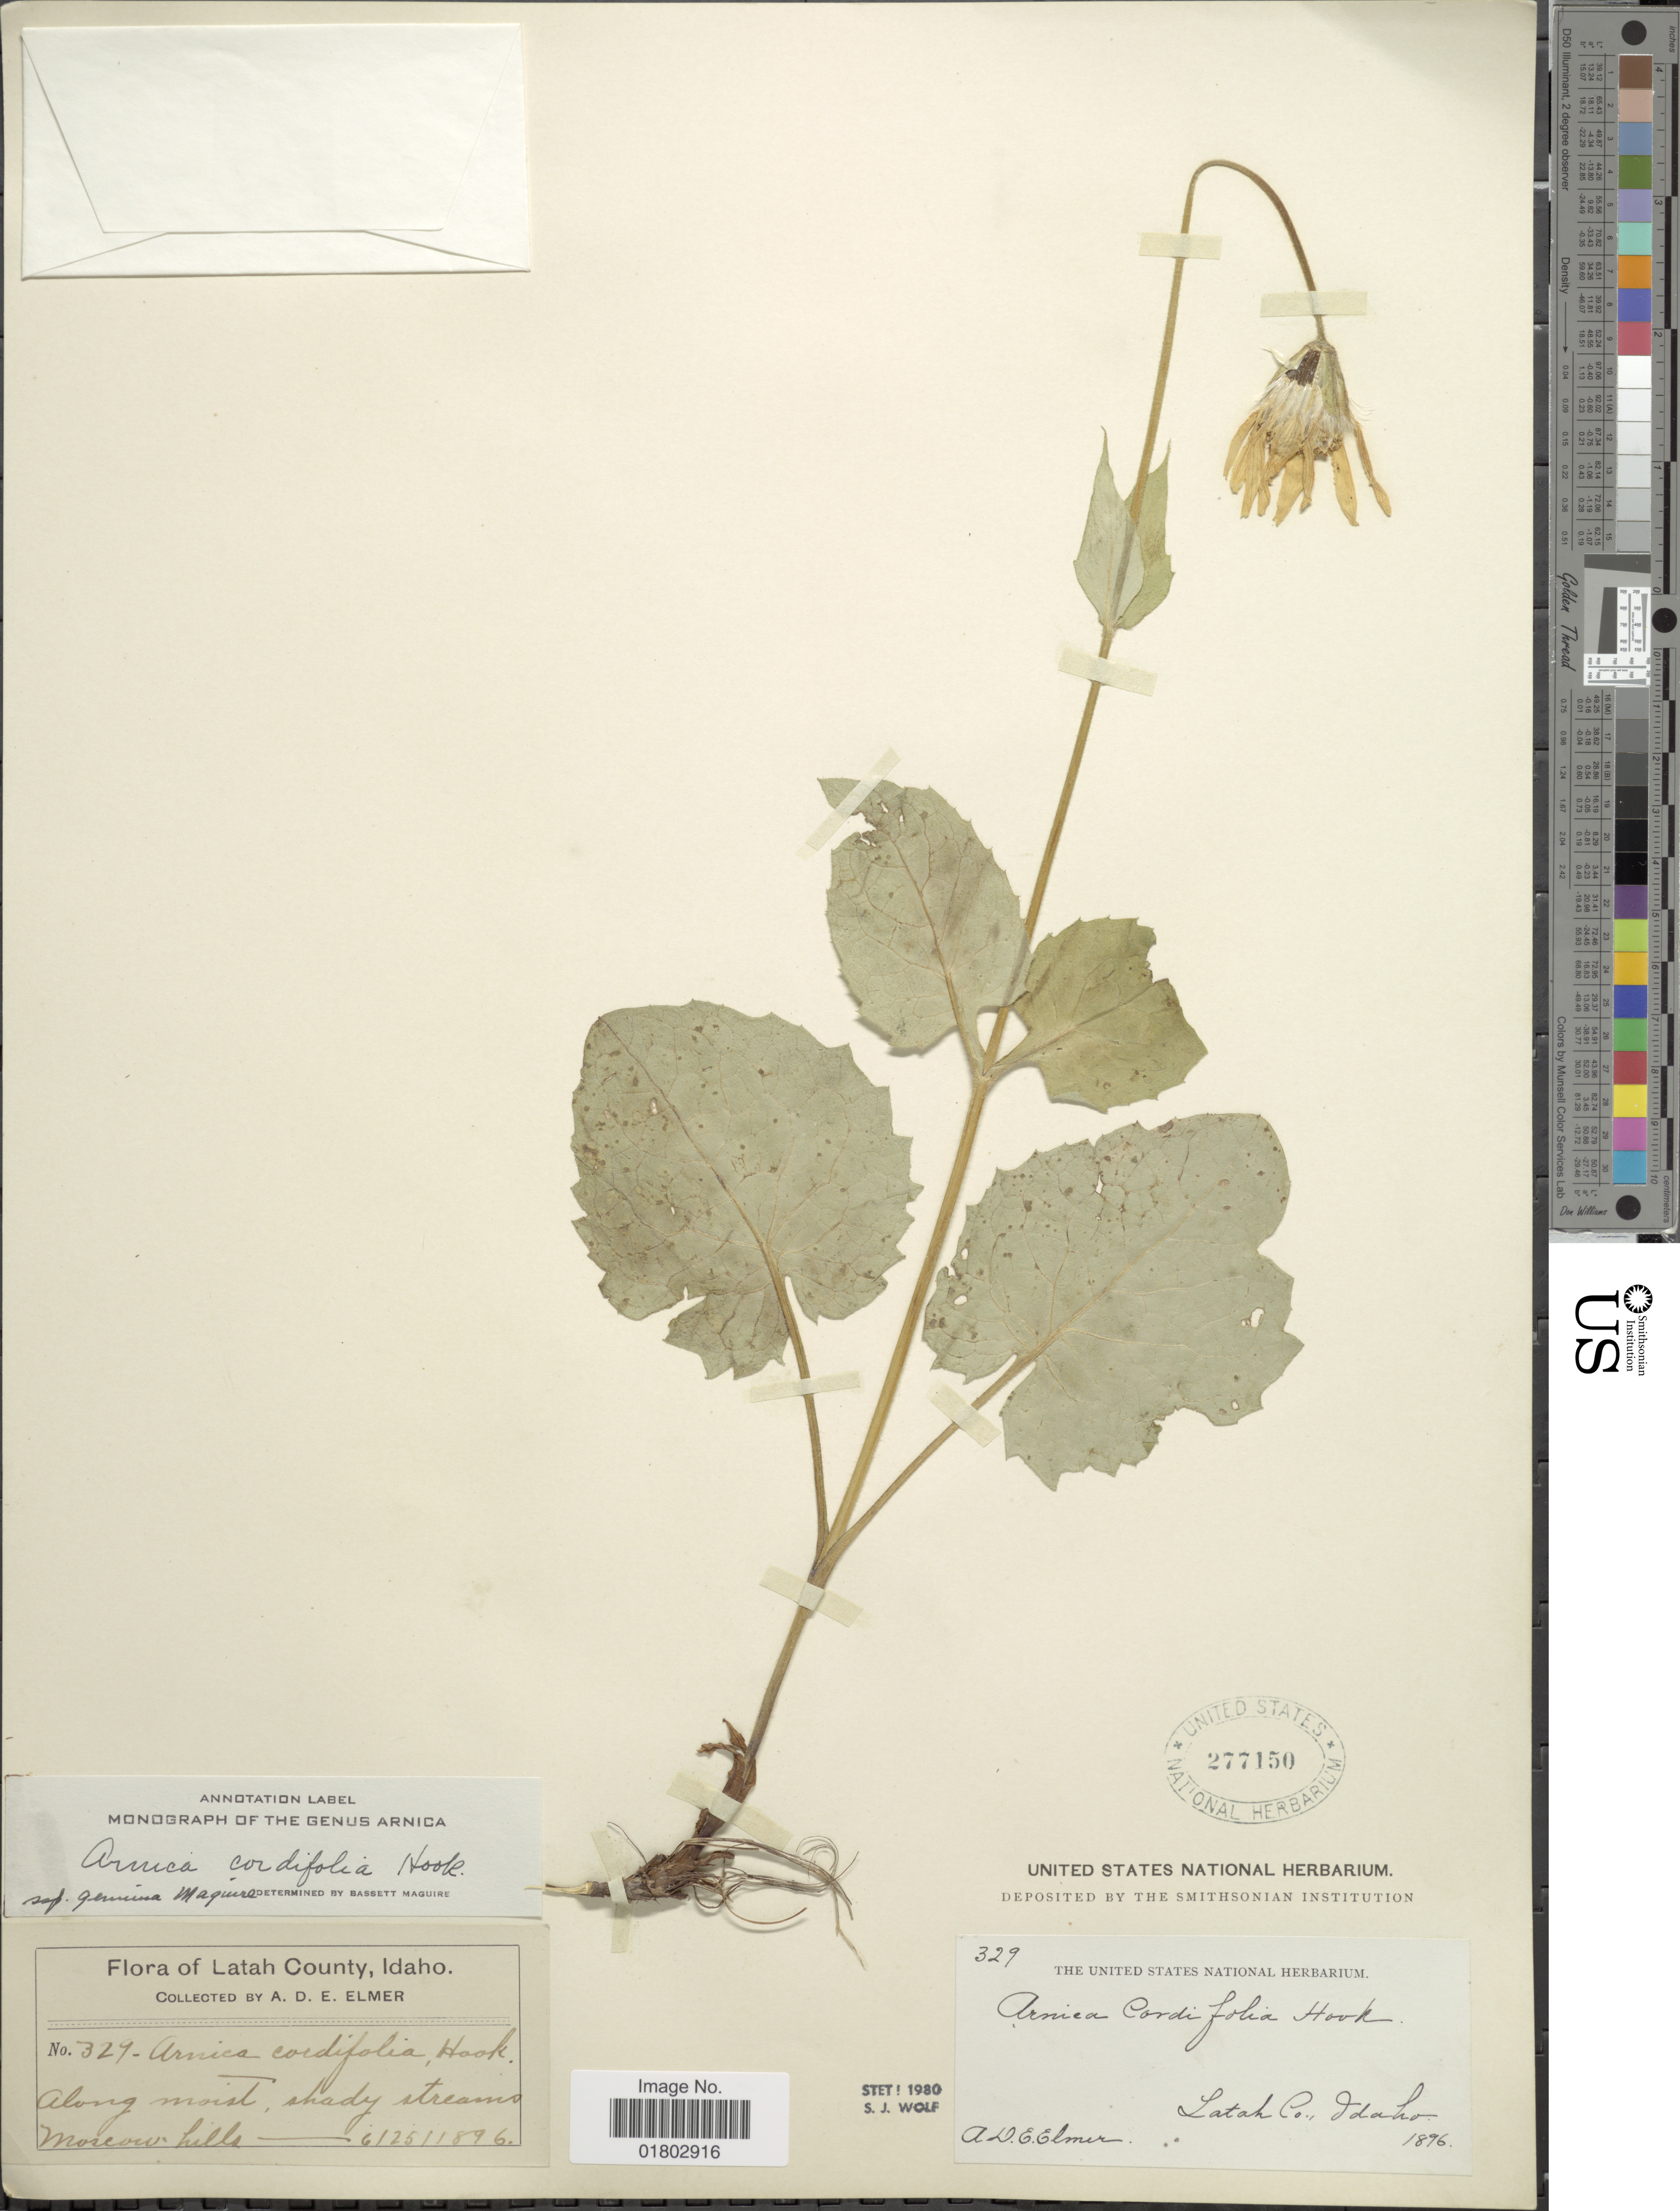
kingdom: Plantae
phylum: Tracheophyta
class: Magnoliopsida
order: Asterales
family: Asteraceae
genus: Arnica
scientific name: Arnica cordifolia subsp. genuina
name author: Maguire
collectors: A. D. E. Elmer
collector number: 329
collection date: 1896-06-25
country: United States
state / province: Idaho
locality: Latah County., Along moist, shady streams; Moscow hills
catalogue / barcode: US 277150